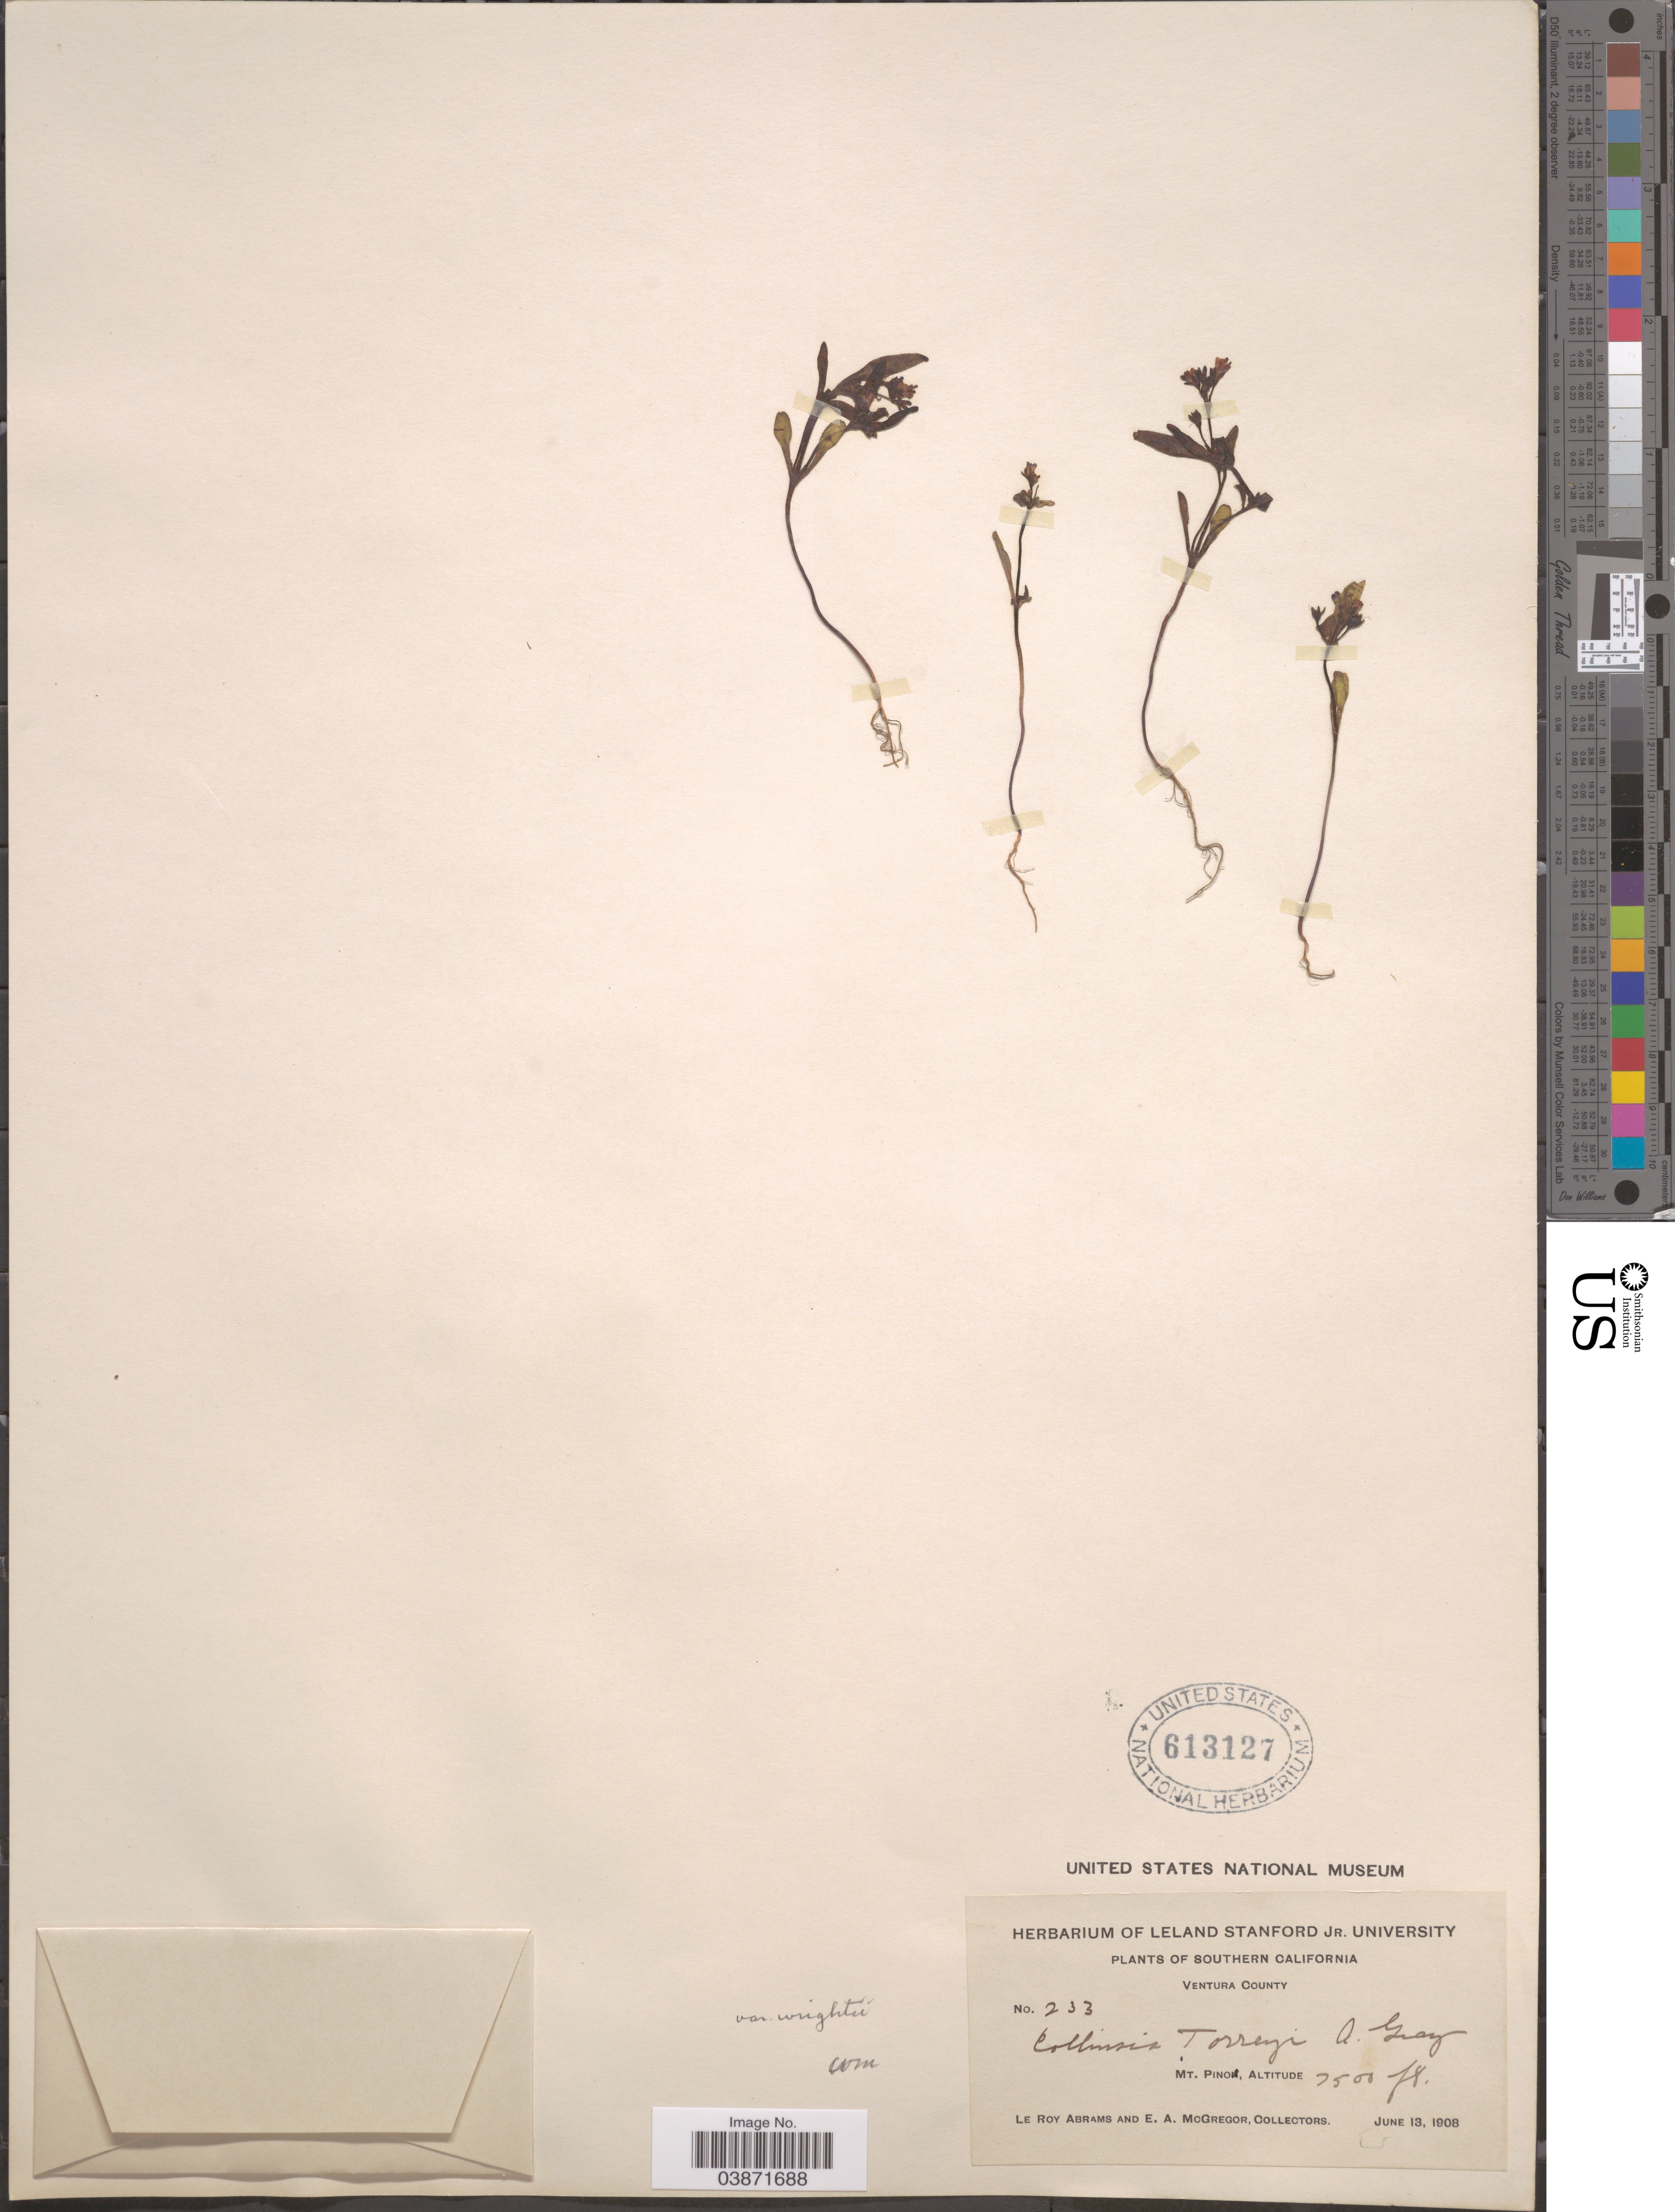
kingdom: Plantae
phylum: Tracheophyta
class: Magnoliopsida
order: Lamiales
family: Plantaginaceae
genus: Collinsia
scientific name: Collinsia torreyi var. wrightii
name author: A. Gray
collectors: L. Abrams & E. A. McGregor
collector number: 233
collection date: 1908-06-13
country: United States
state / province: California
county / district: Ventura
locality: Southern California. Ventura County. Mt. Pino.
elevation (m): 2286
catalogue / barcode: US 613127